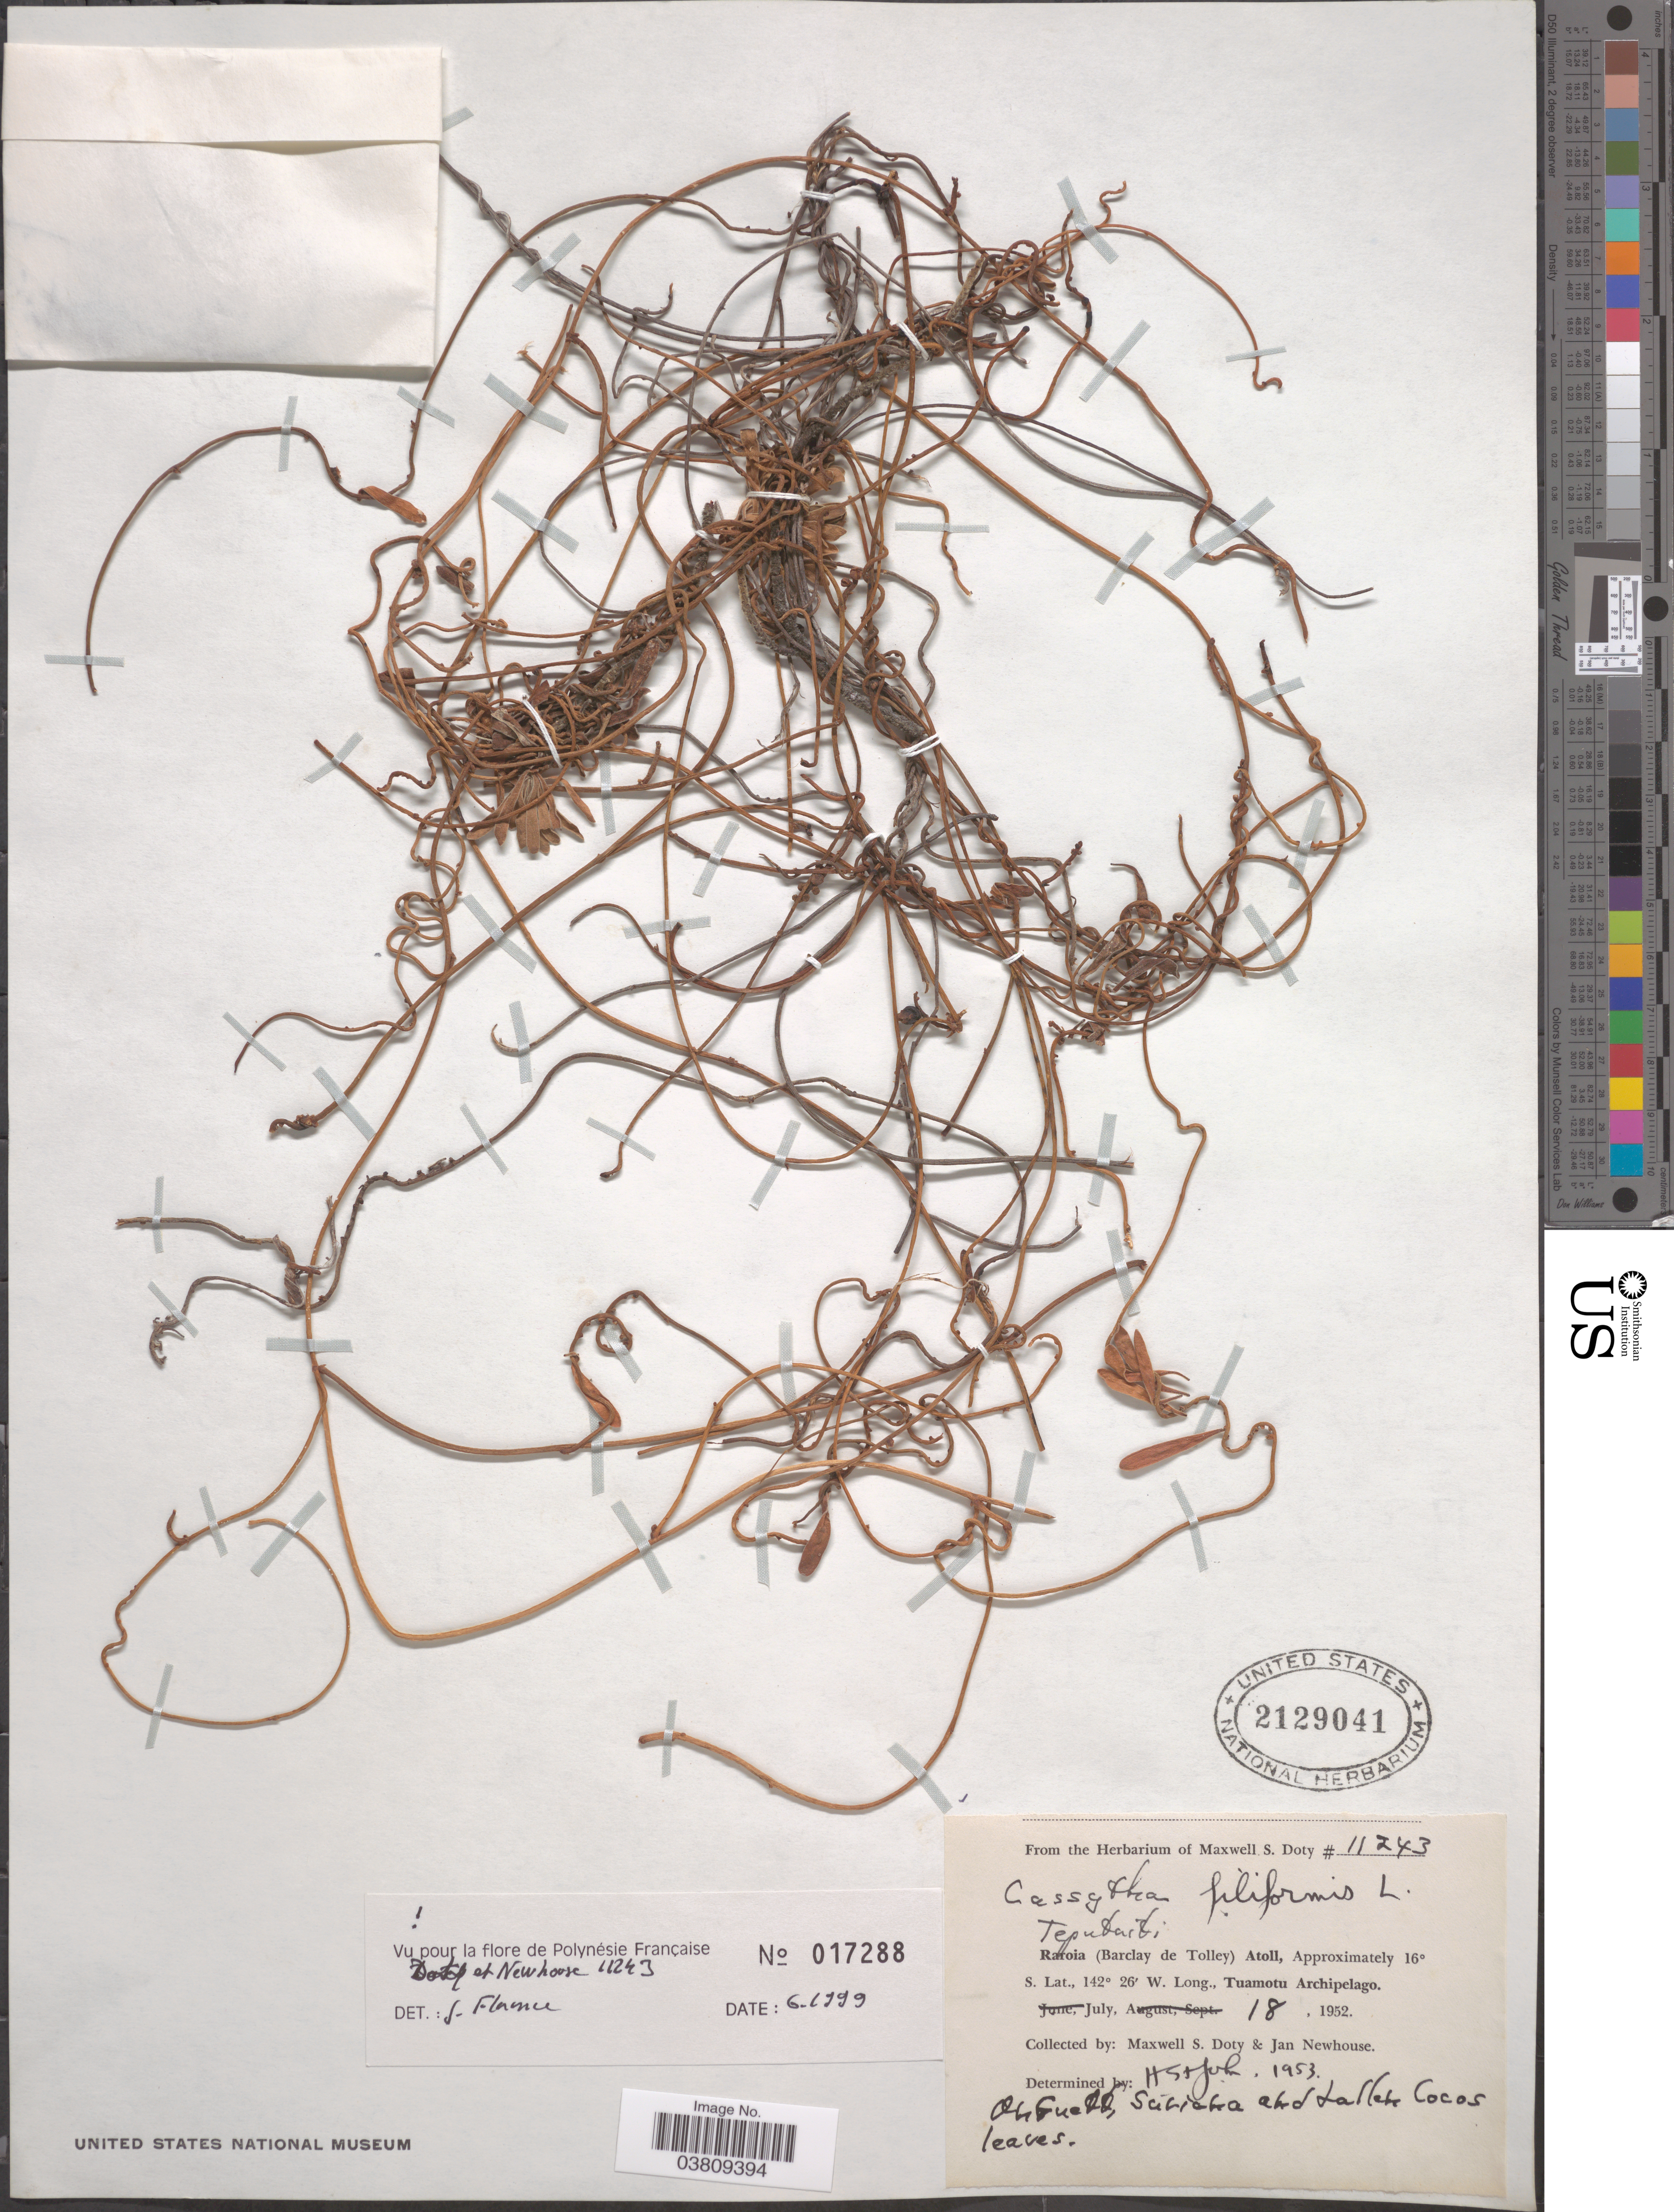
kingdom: Plantae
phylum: Tracheophyta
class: Magnoliopsida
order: Laurales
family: Lauraceae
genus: Cassytha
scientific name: Cassytha filiformis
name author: L.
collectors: M. S. Doty & J. Newhouse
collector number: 11243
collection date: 1952-07-18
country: French Polynesia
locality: Teputaiti [interpreted], Raroia (Barclay de Tolley) Atoll, Tuamotu Archipelago.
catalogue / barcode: US 2129041